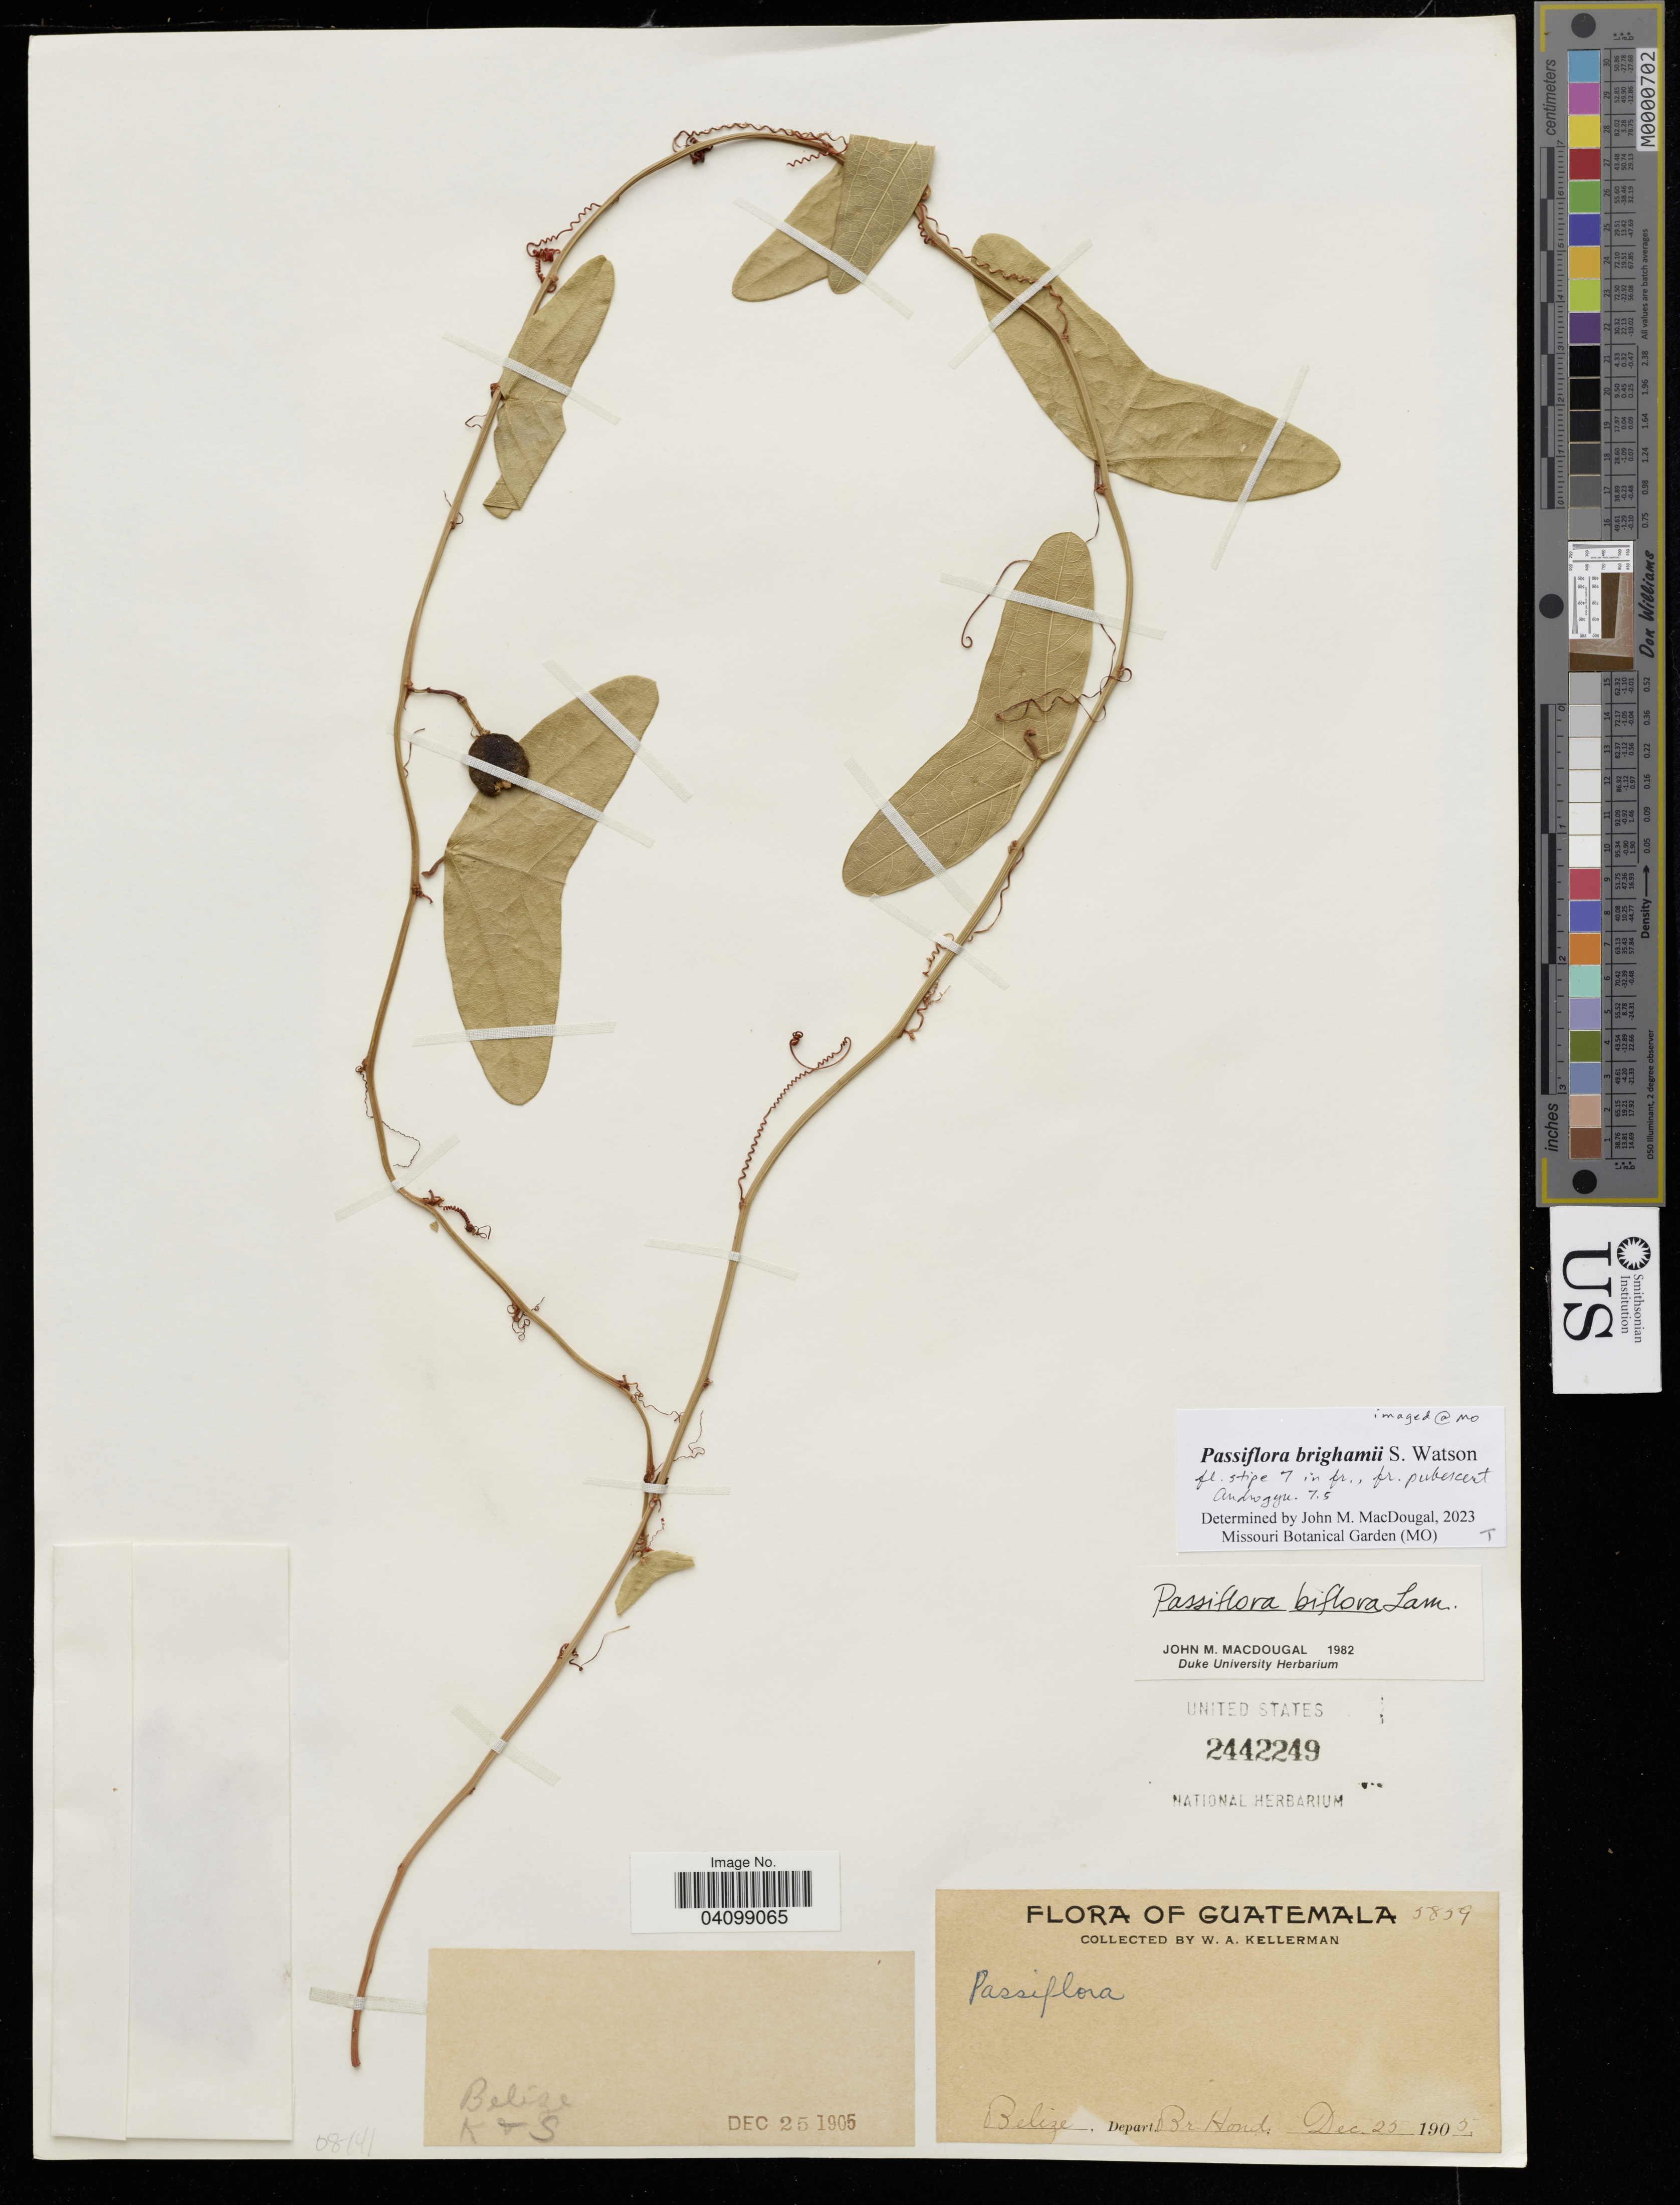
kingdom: Plantae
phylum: Tracheophyta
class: Magnoliopsida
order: Malpighiales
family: Passifloraceae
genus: Passiflora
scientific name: Passiflora brighamii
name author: S. Watson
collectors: W. Kellerman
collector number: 5859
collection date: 1905-12-25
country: Belize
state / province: Belize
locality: Gautemala. Depart. Br. Hond.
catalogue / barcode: US 2442249